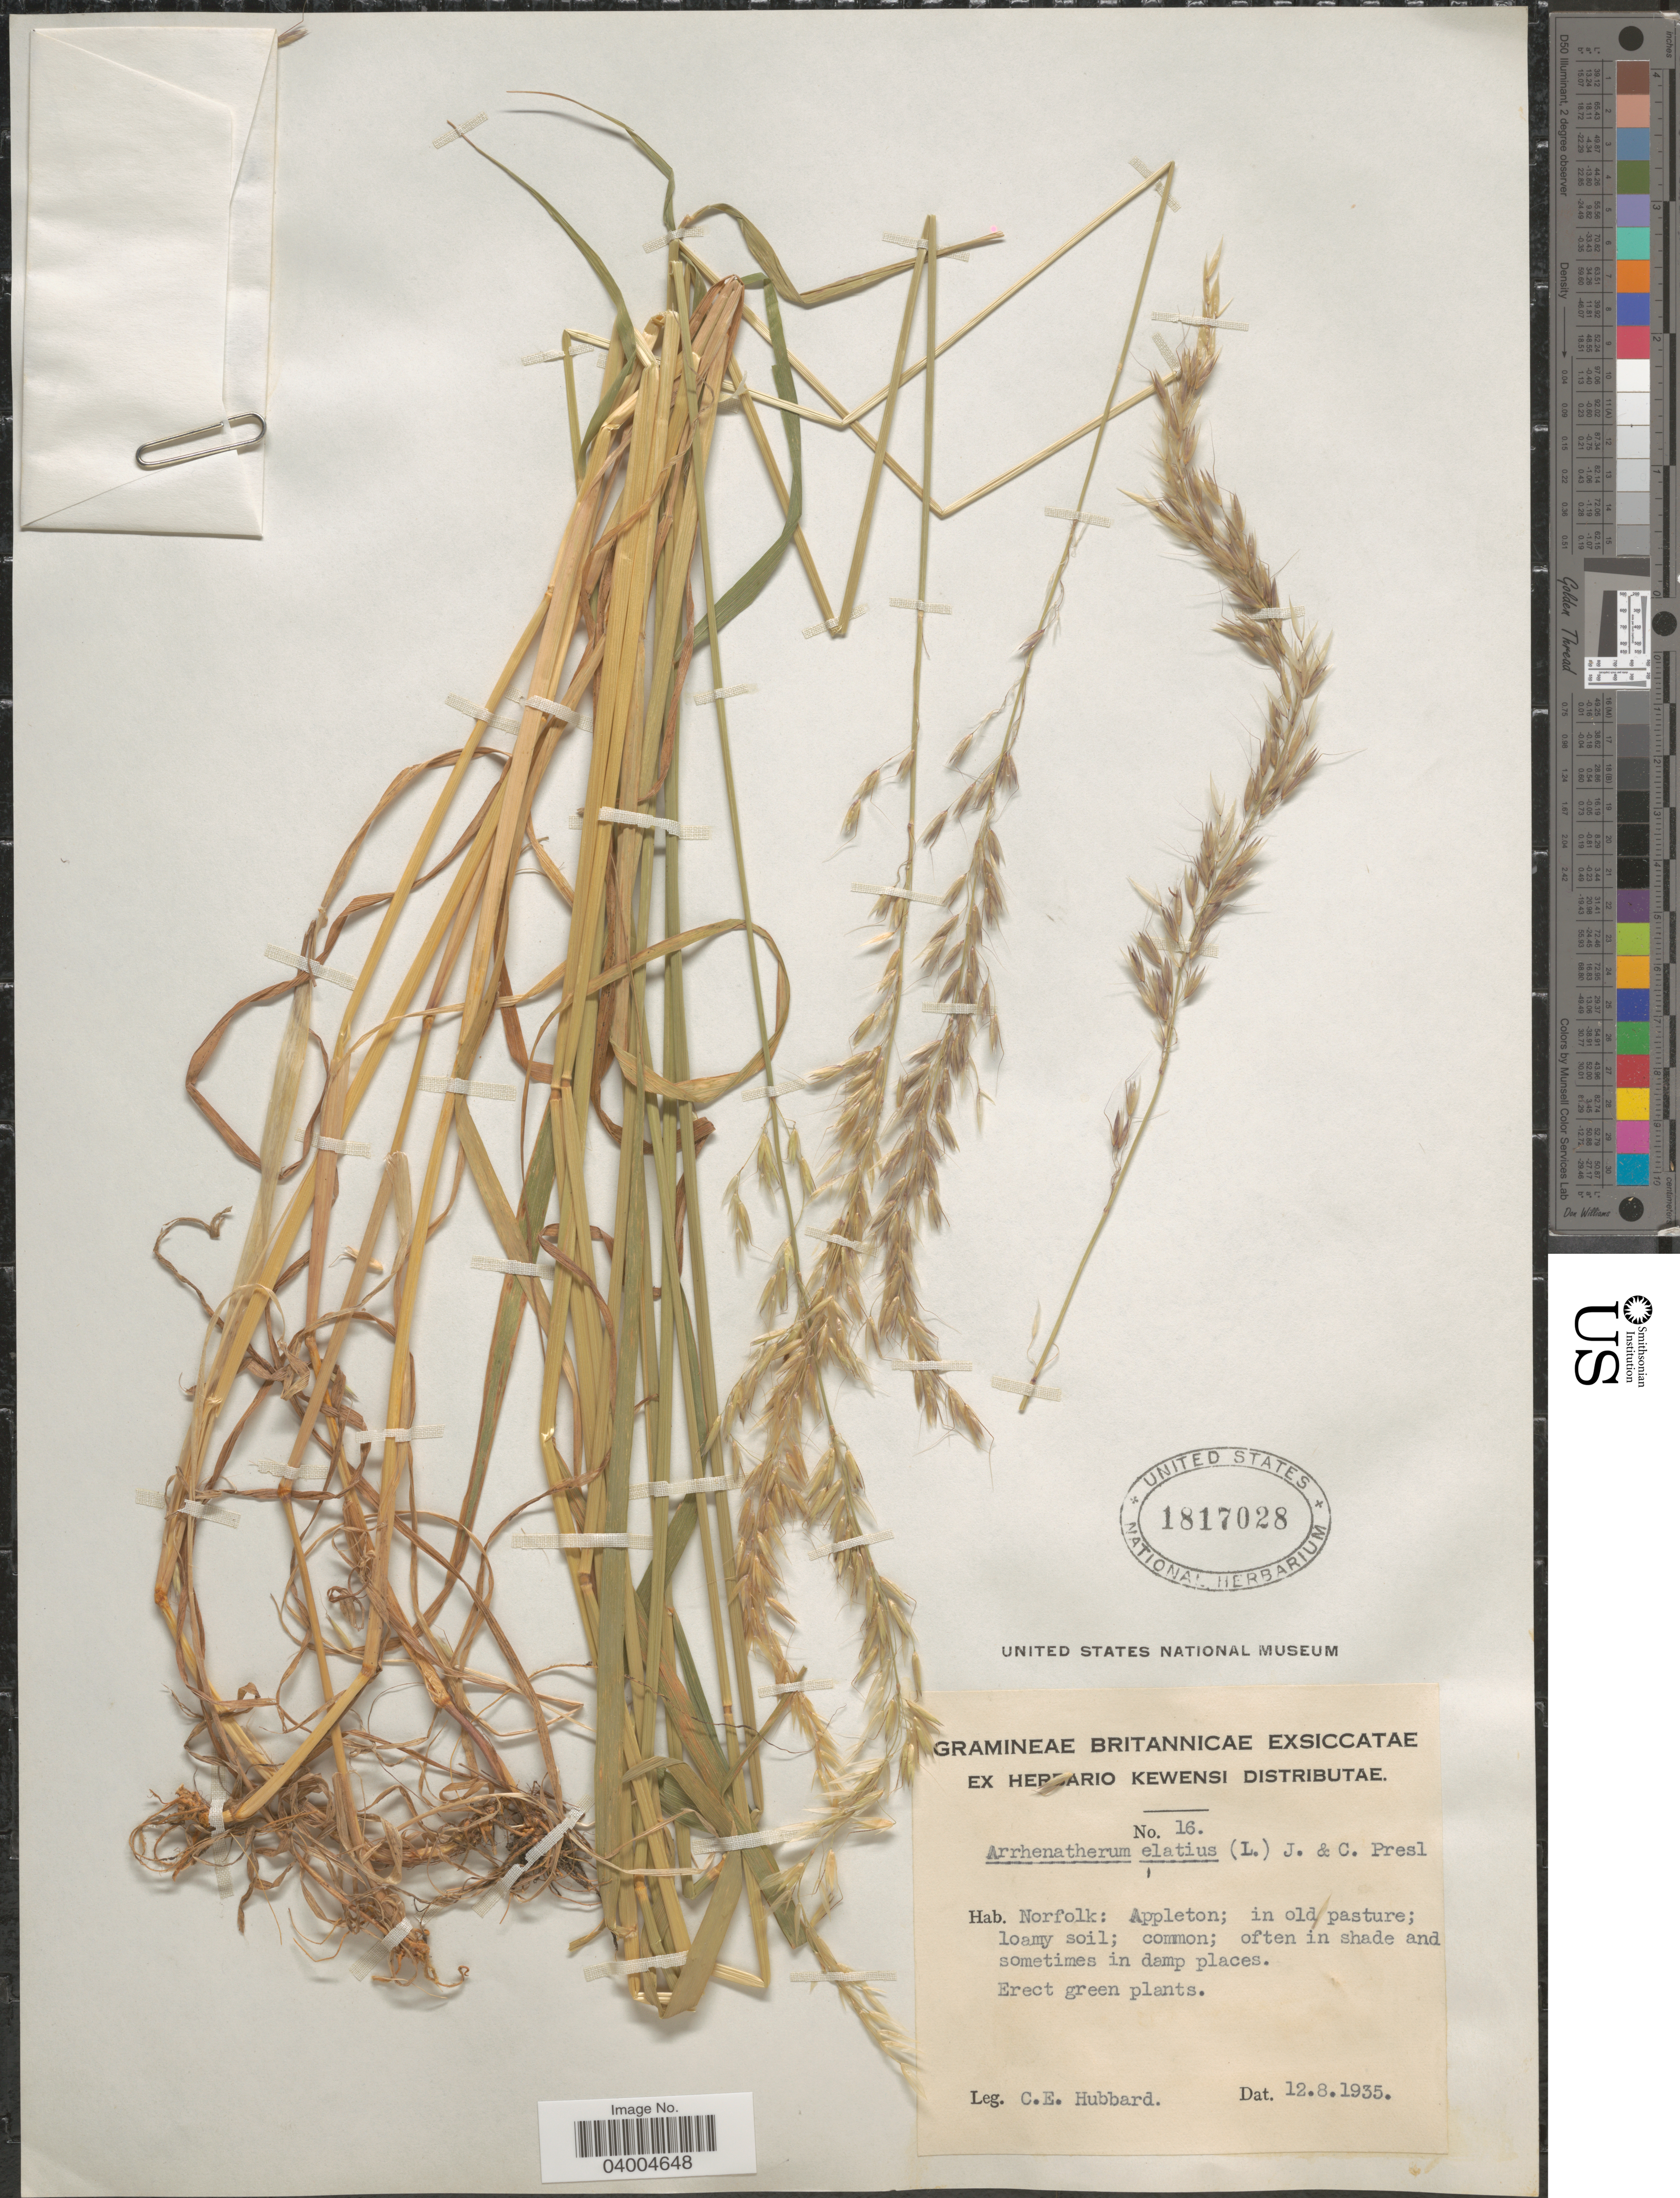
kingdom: Plantae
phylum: Tracheophyta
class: Liliopsida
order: Poales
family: Poaceae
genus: Arrhenatherum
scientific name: Arrhenatherum elatius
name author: (L.) J. Presl & C. Presl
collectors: C. E. Hubbard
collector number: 16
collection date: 1935-08-12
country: Australia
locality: Norfolk: Appleton: in old pasture.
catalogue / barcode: US 1817028